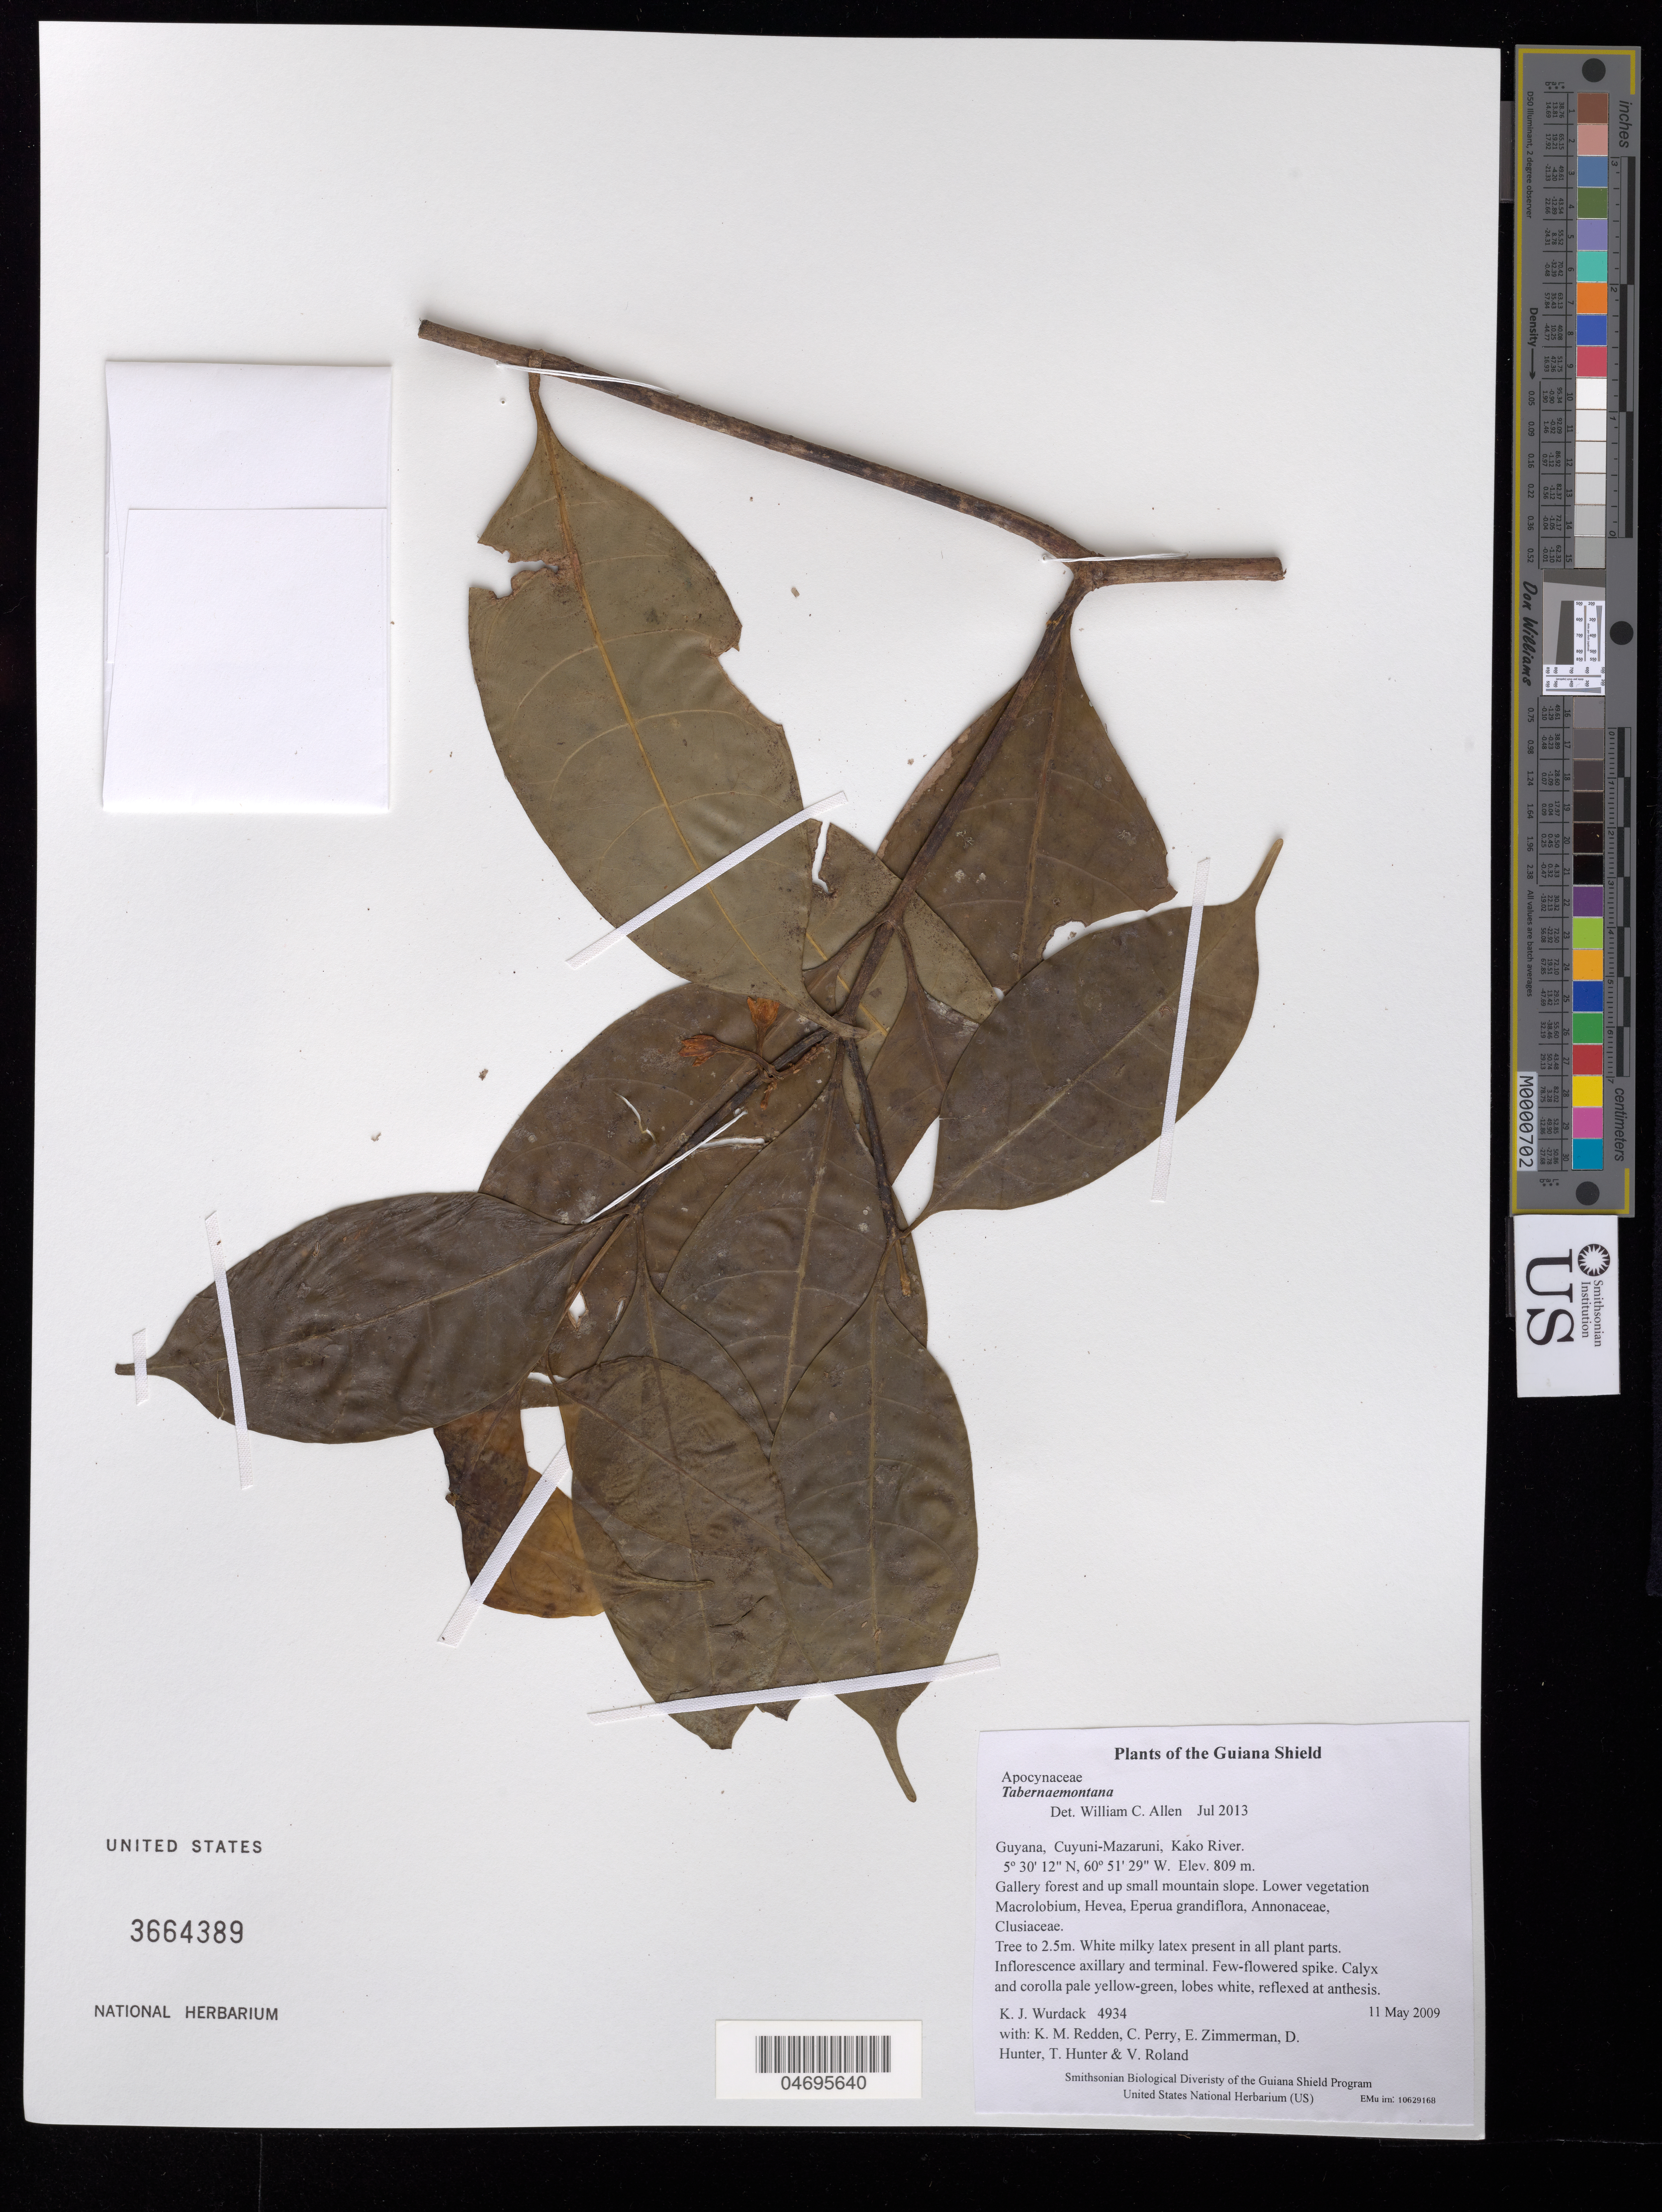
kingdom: Plantae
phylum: Tracheophyta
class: Magnoliopsida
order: Gentianales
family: Apocynaceae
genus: Tabernaemontana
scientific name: Tabernaemontana sp.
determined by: Allen, W. C.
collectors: K. Wurdack, K. M. Redden, C. Perry, E. Zimmerman, D. Hunter, T. Hunter & V. Roland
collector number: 4934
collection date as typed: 11 May 2009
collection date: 2009-05-11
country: Guyana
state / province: Cuyuni-Mazaruni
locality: Kako River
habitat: Gallery forest and up small mountain slope. Lower vegetation Macrolobium, Hevea, Eperua grandiflora, Annonaceae, Clusiaceae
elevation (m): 809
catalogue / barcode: US 3664389